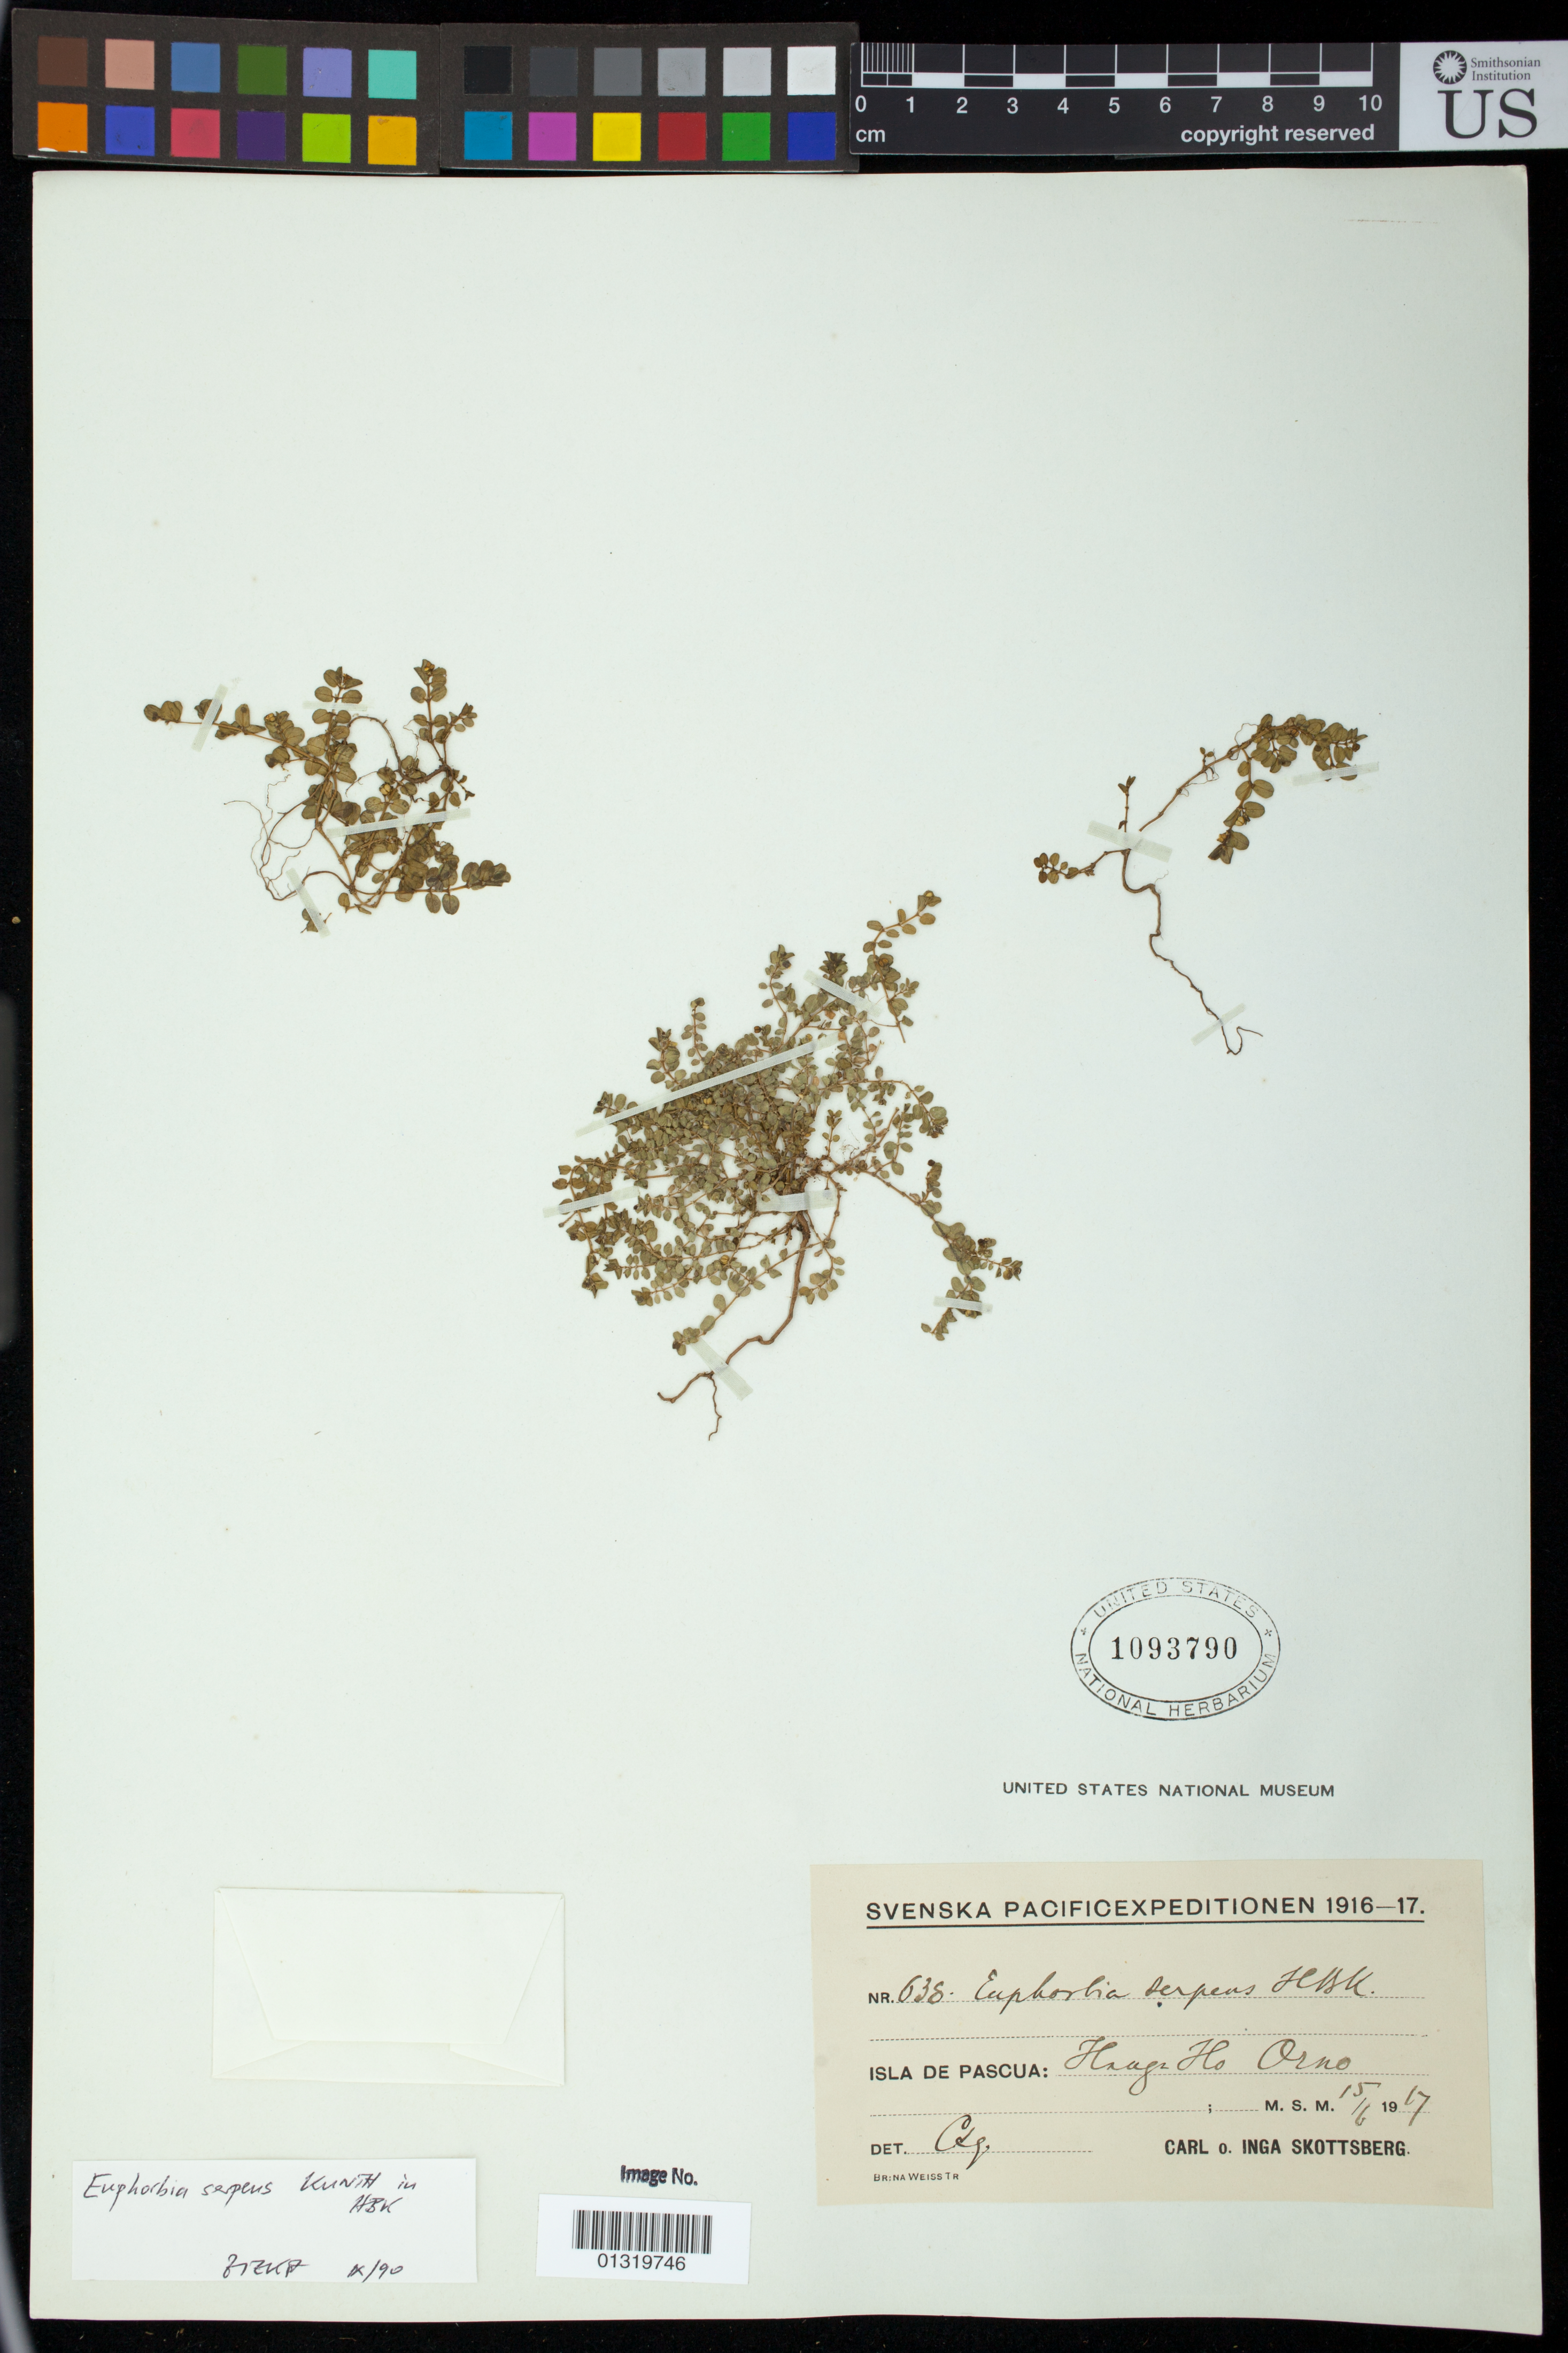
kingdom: Plantae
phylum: Tracheophyta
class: Magnoliopsida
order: Malpighiales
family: Euphorbiaceae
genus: Euphorbia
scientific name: Euphorbia serpens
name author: Kunth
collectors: C. Skottsberg & I. Skottsberg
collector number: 638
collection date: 1917-06-15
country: Chile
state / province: Valparaíso (V)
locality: Easter Island, Hanga Ho Orno.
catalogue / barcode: US 1093790